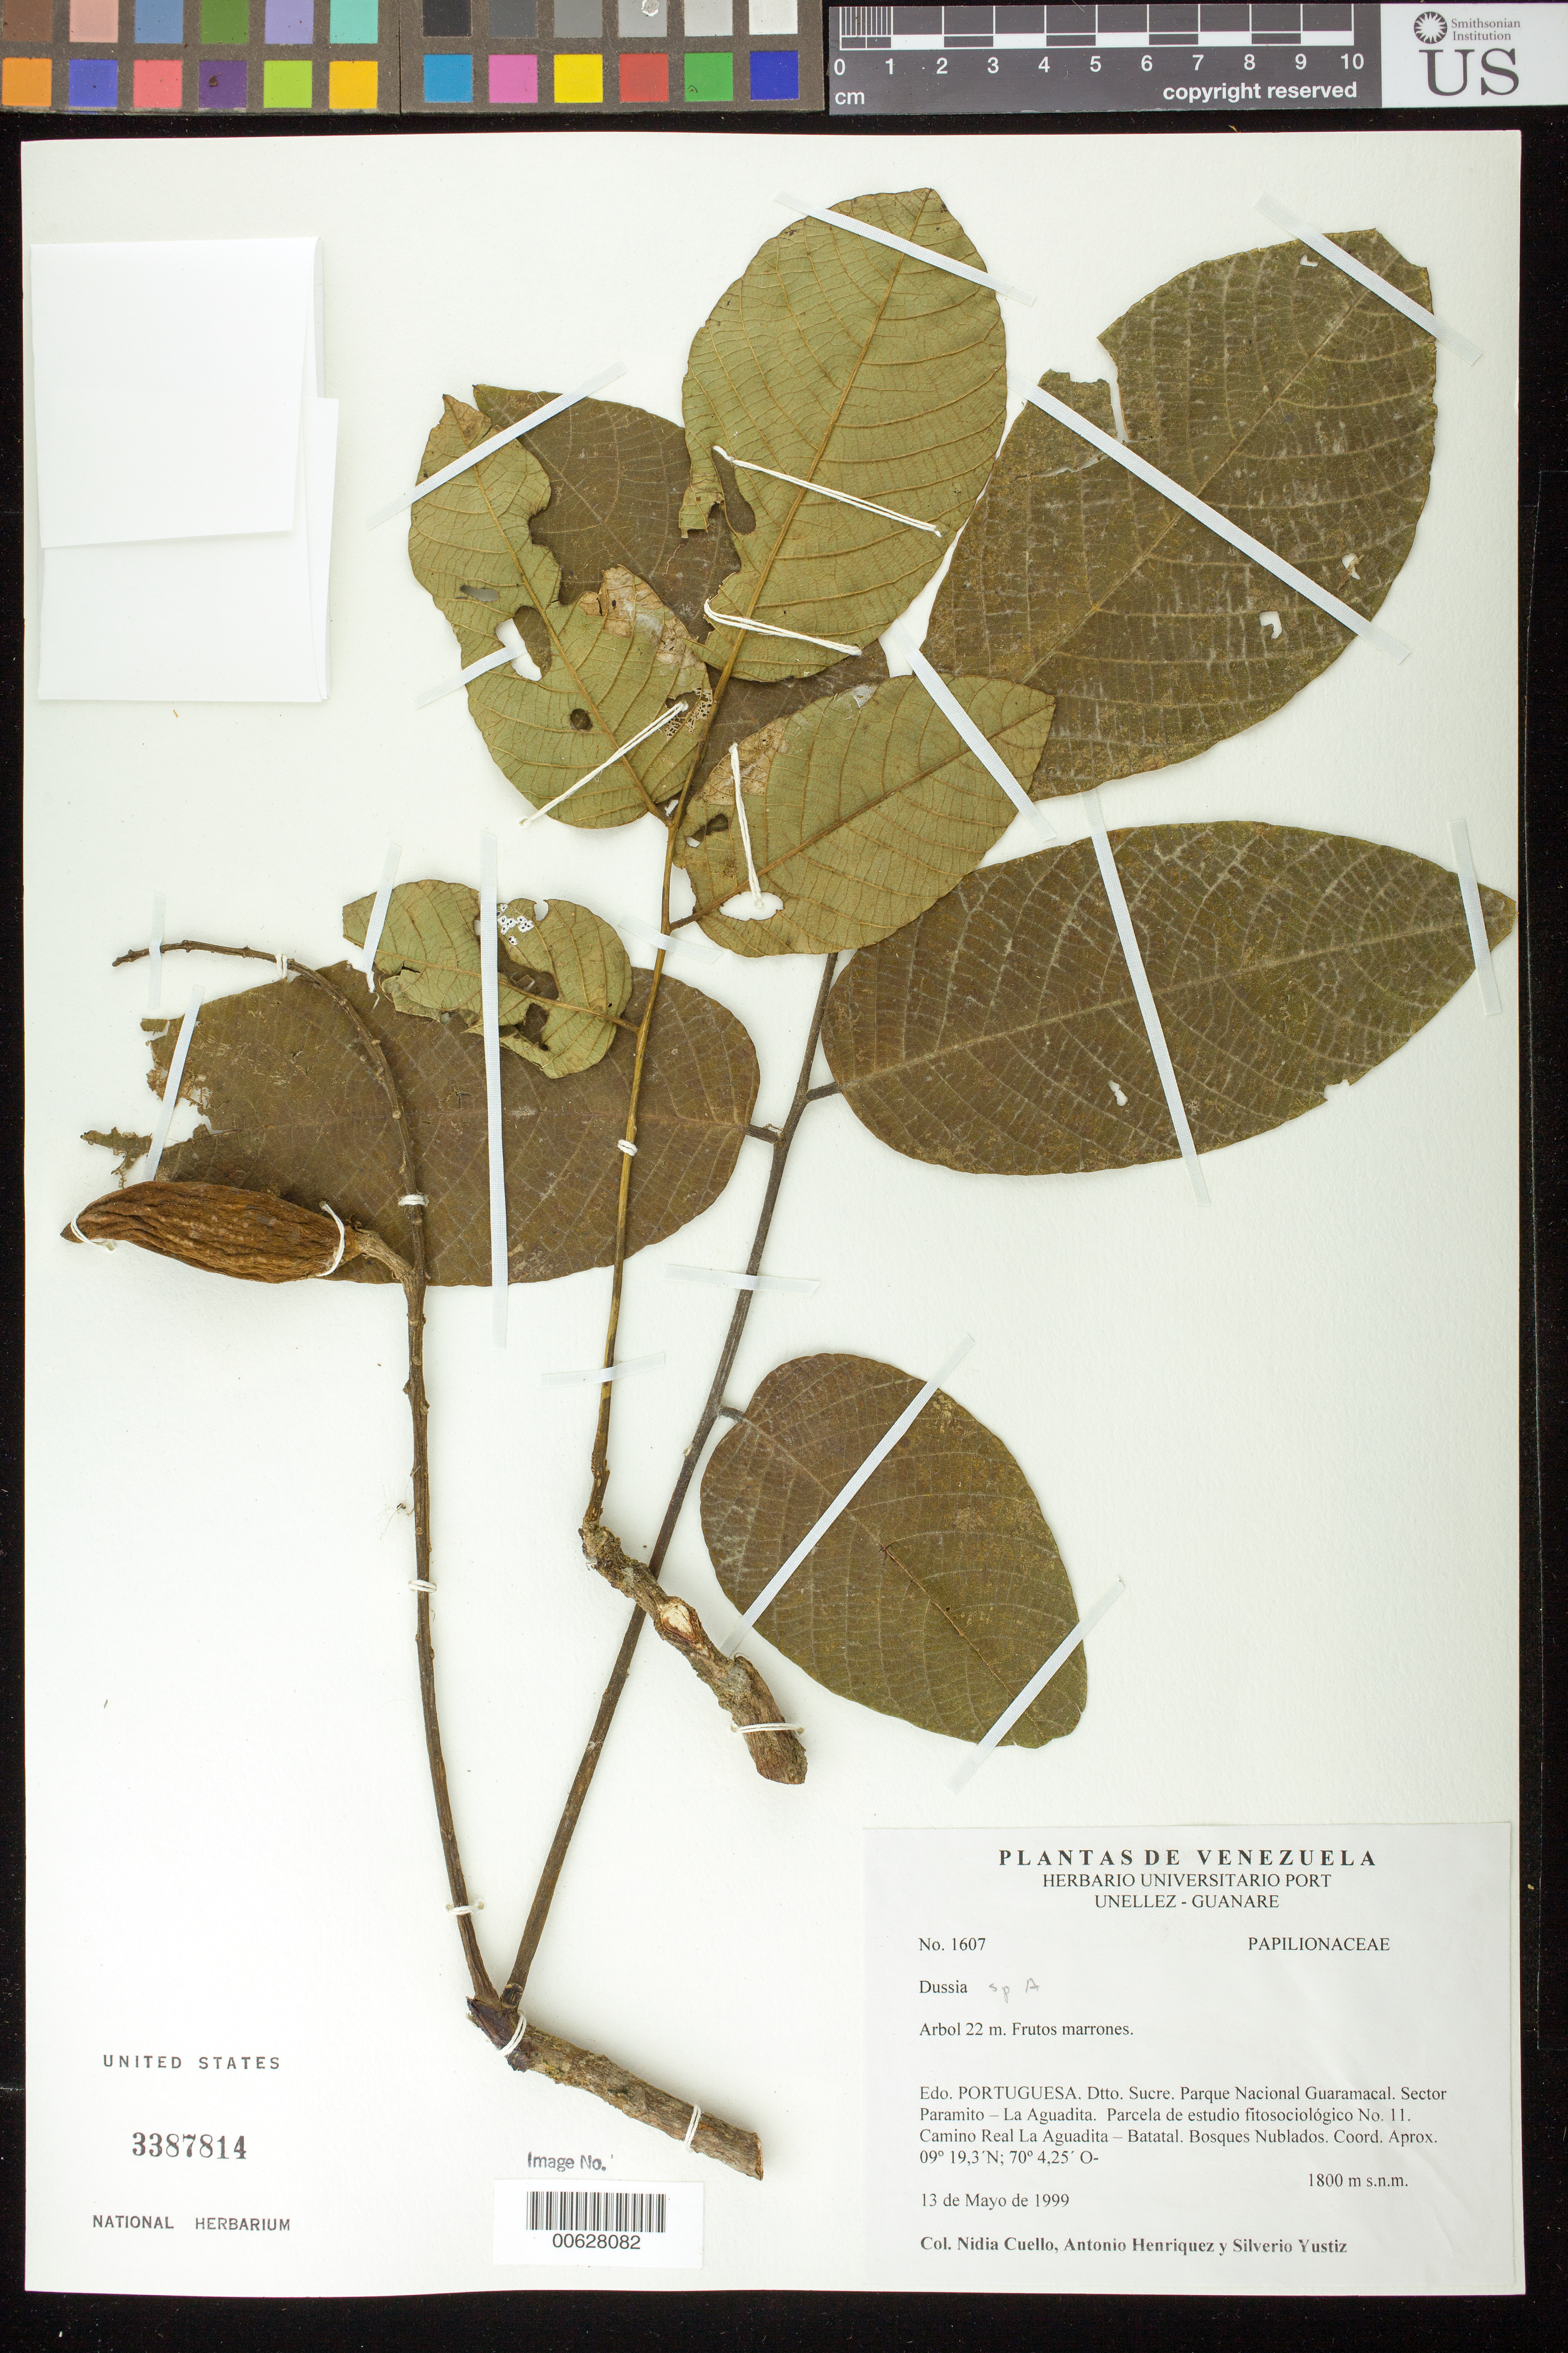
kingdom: Plantae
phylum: Tracheophyta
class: Magnoliopsida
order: Fabales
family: Fabaceae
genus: Dussia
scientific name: Dussia sp.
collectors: N. L. Cuello, A. Henríquez & S. Yustiz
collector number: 1607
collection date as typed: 13 May 1999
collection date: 1999-05-13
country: Venezuela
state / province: Portuguesa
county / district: Sucre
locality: Parque Nacional Guaramacal. Sector Paramito - La Aguadita. Camino Real Paramito - Batatal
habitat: Bosques nublados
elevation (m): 1800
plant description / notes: PORT, US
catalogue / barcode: US 3387814